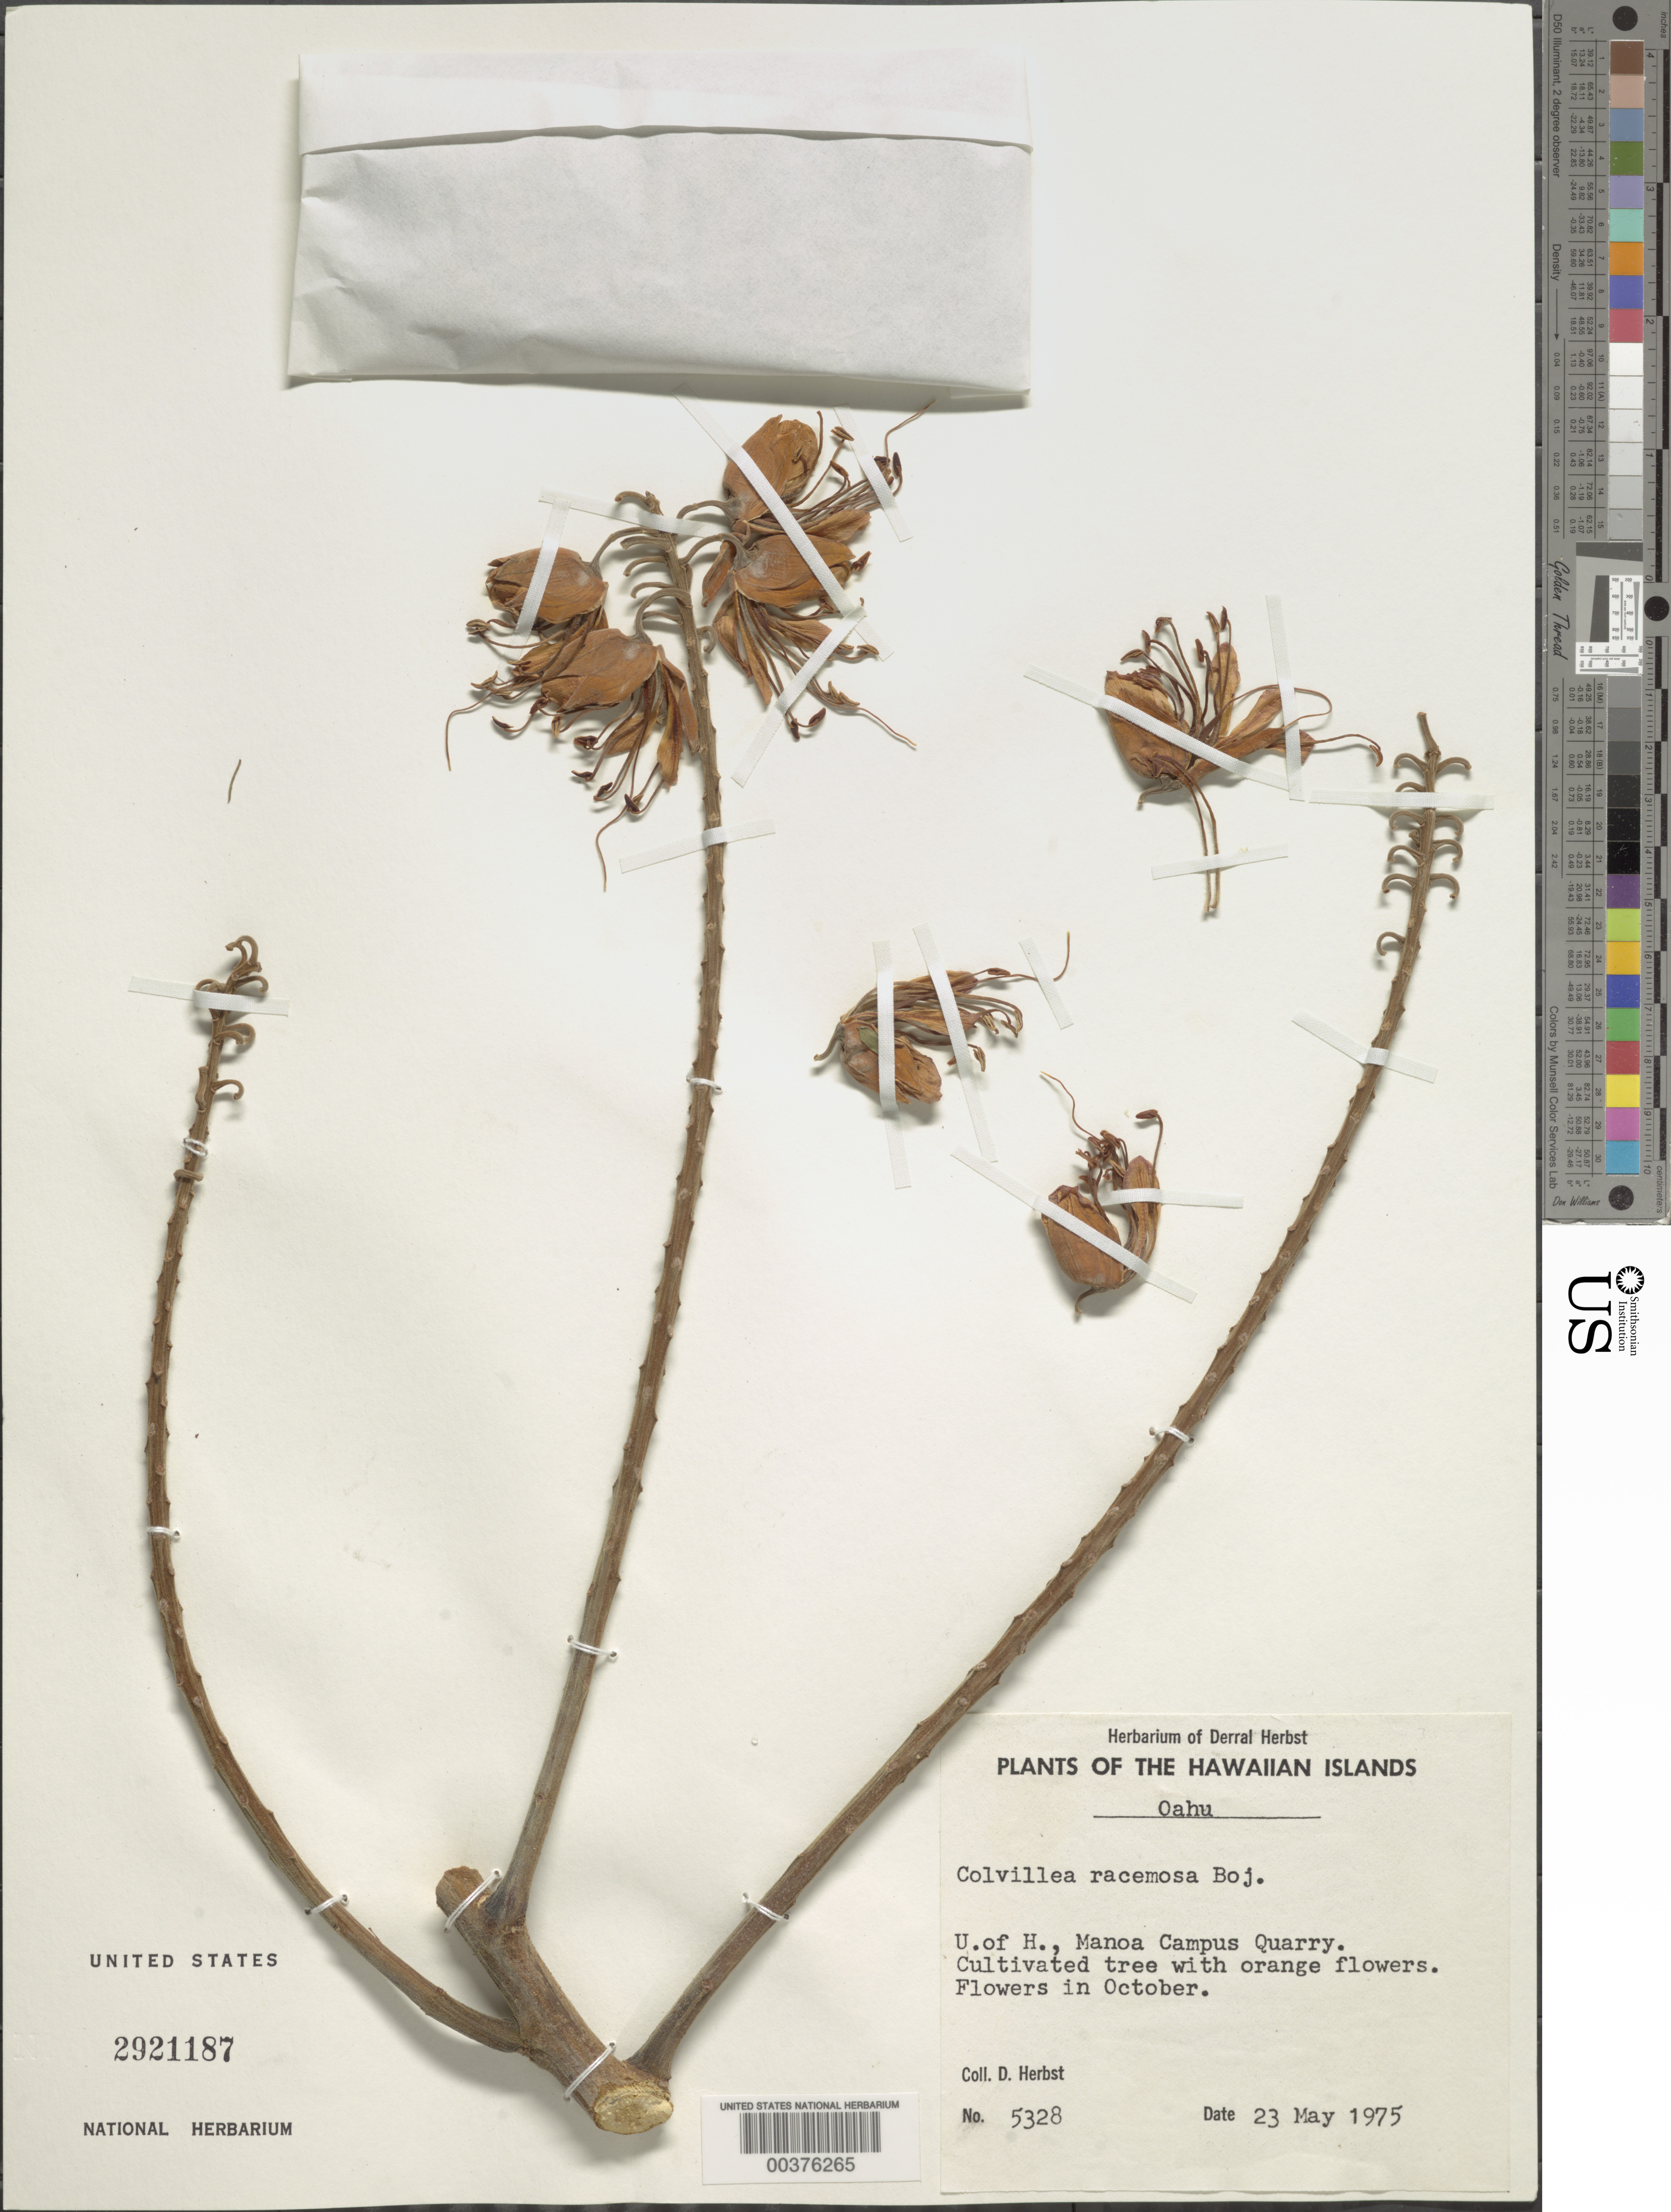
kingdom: Plantae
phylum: Tracheophyta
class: Magnoliopsida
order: Fabales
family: Fabaceae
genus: Colvillea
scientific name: Colvillea racemosa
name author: Bojer ex Hook.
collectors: F. R. Fosberg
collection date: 1946-08-19/1946-08-21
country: Micronesia, Federated States of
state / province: Kosrae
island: Lelu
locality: Lela (Lele) Harbor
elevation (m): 1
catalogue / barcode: US 2921187